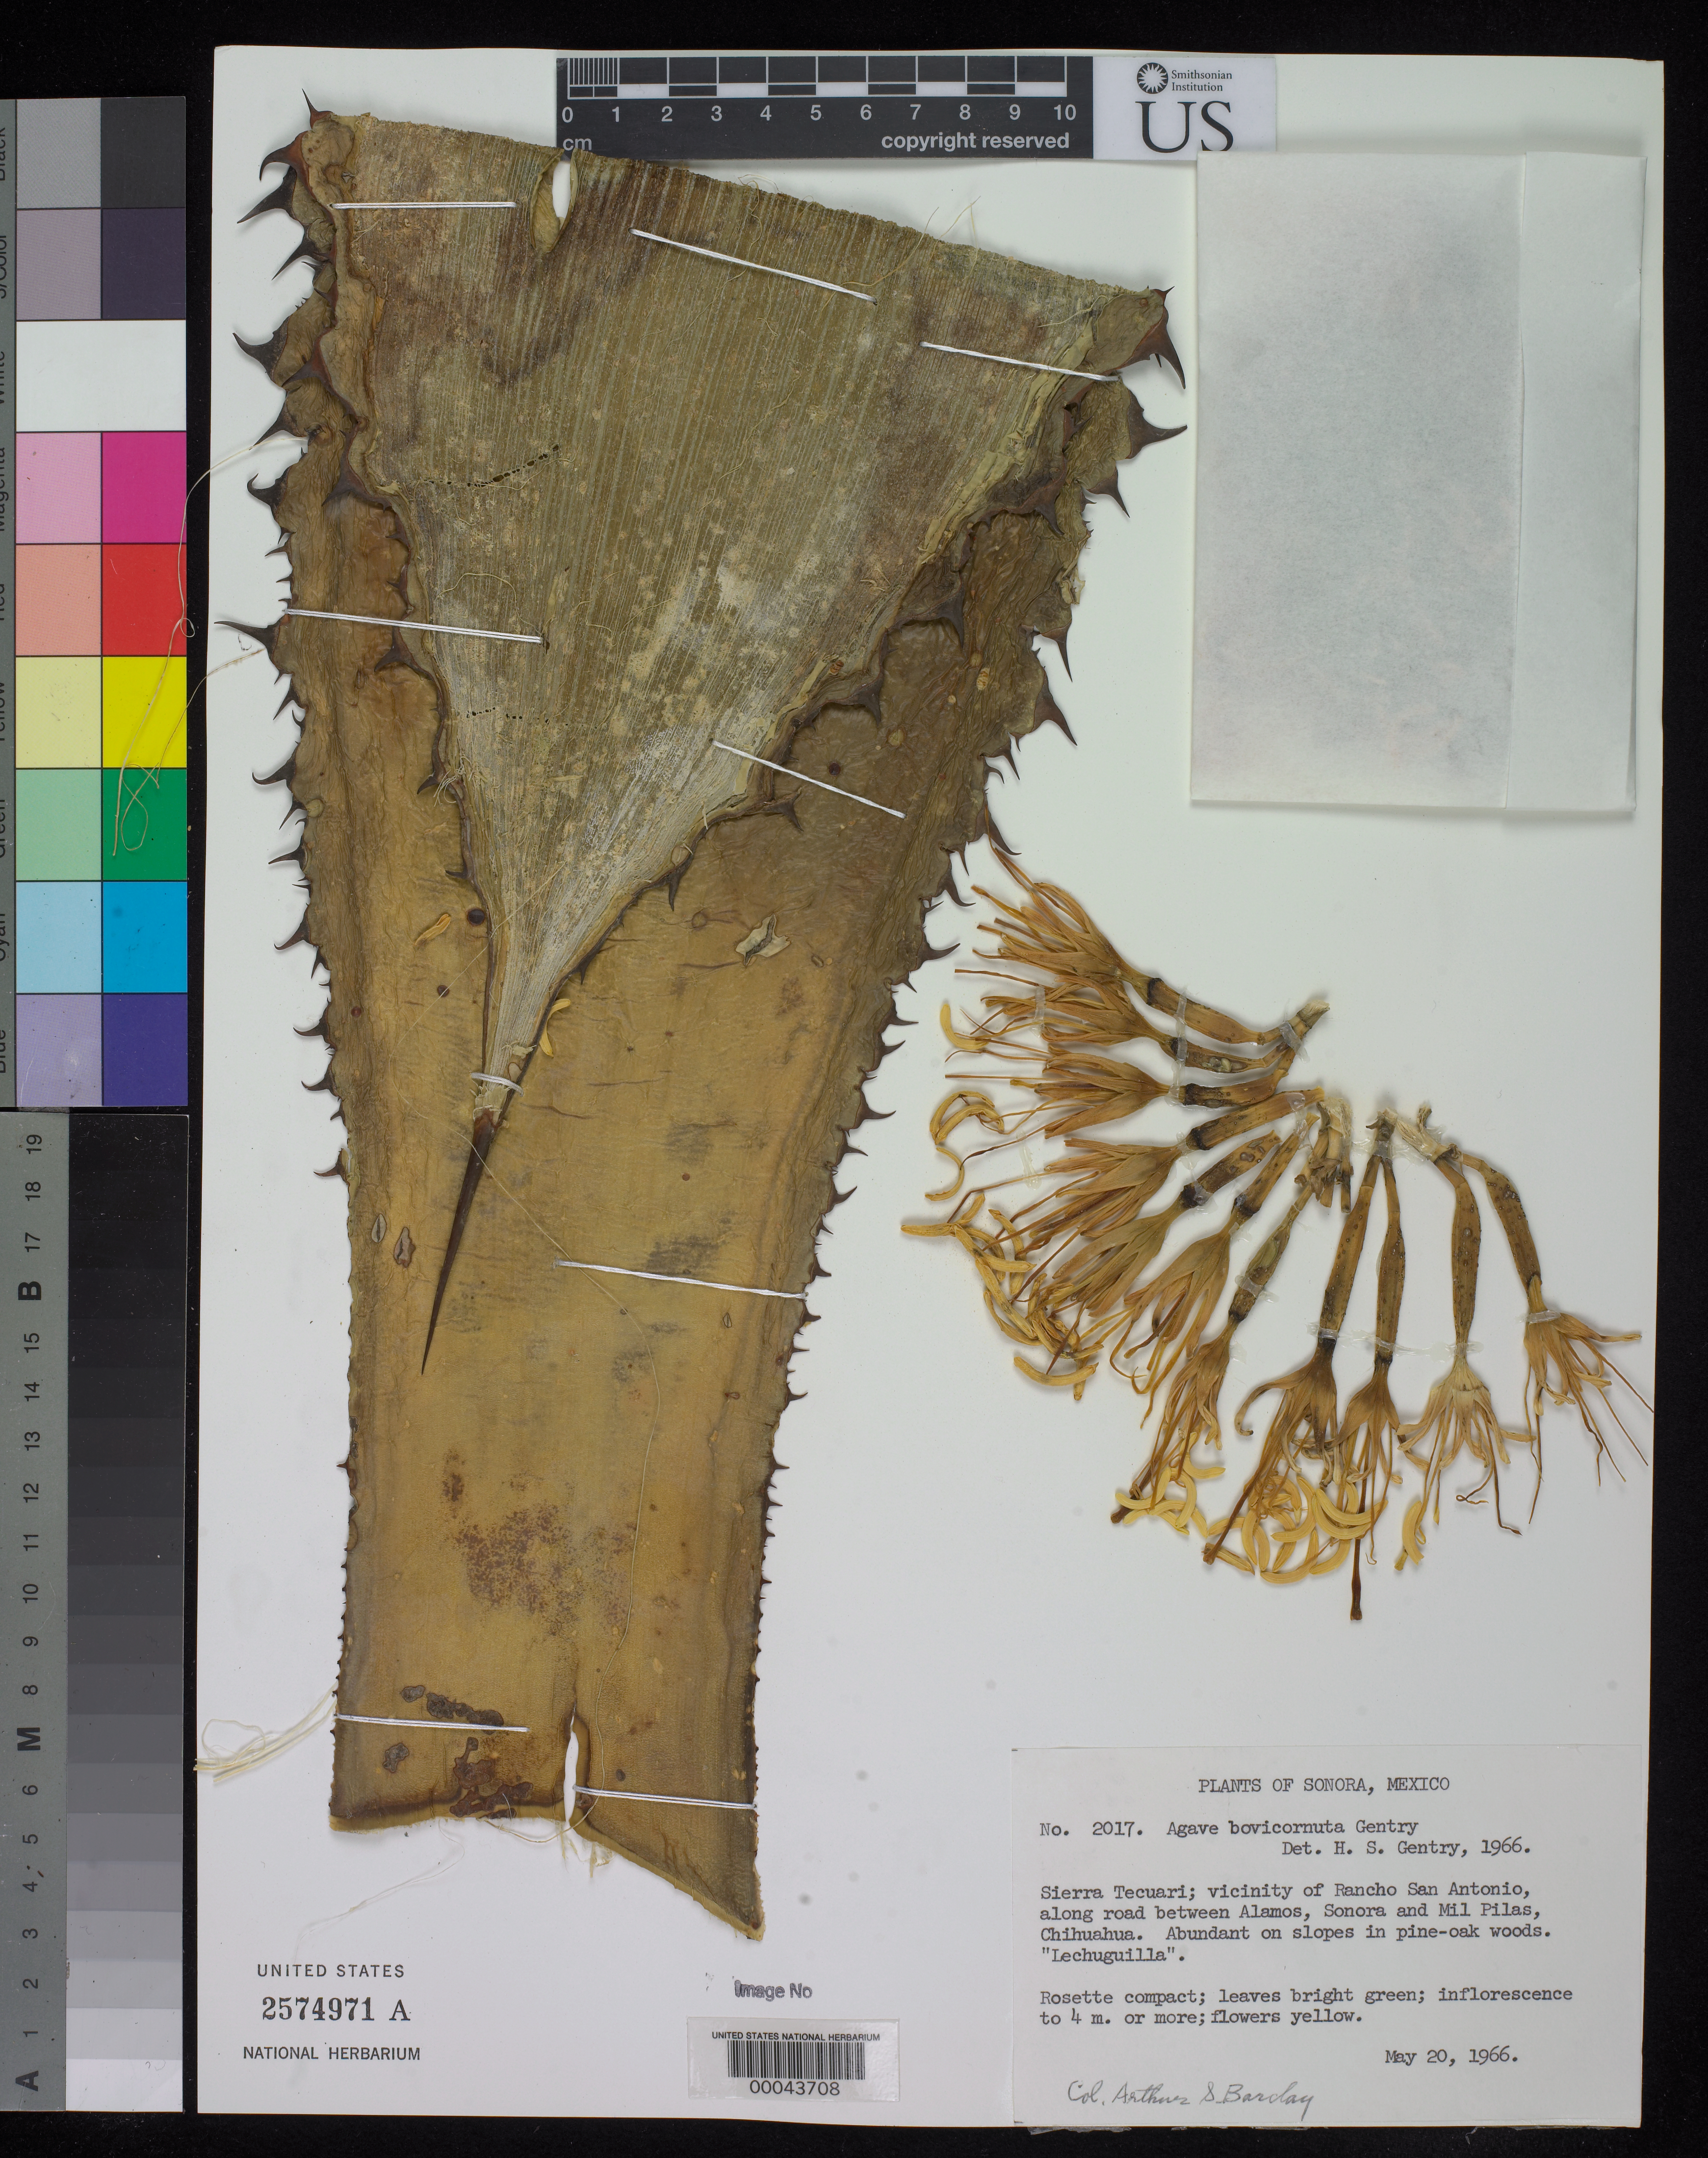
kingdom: Plantae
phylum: Tracheophyta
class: Liliopsida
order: Asparagales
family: Asparagaceae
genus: Agave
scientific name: Agave bovicornuta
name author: Gentry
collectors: A. S. Barclay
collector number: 2017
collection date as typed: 20 May 1966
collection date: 1966-05-20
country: Mexico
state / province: Sonora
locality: Sierra tecuari; vicinity of rancho San Antonio, along road between Alamos, sonora and mil pilas, Chihuahua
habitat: On slopes in pine-oak woods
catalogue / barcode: US 2574971A